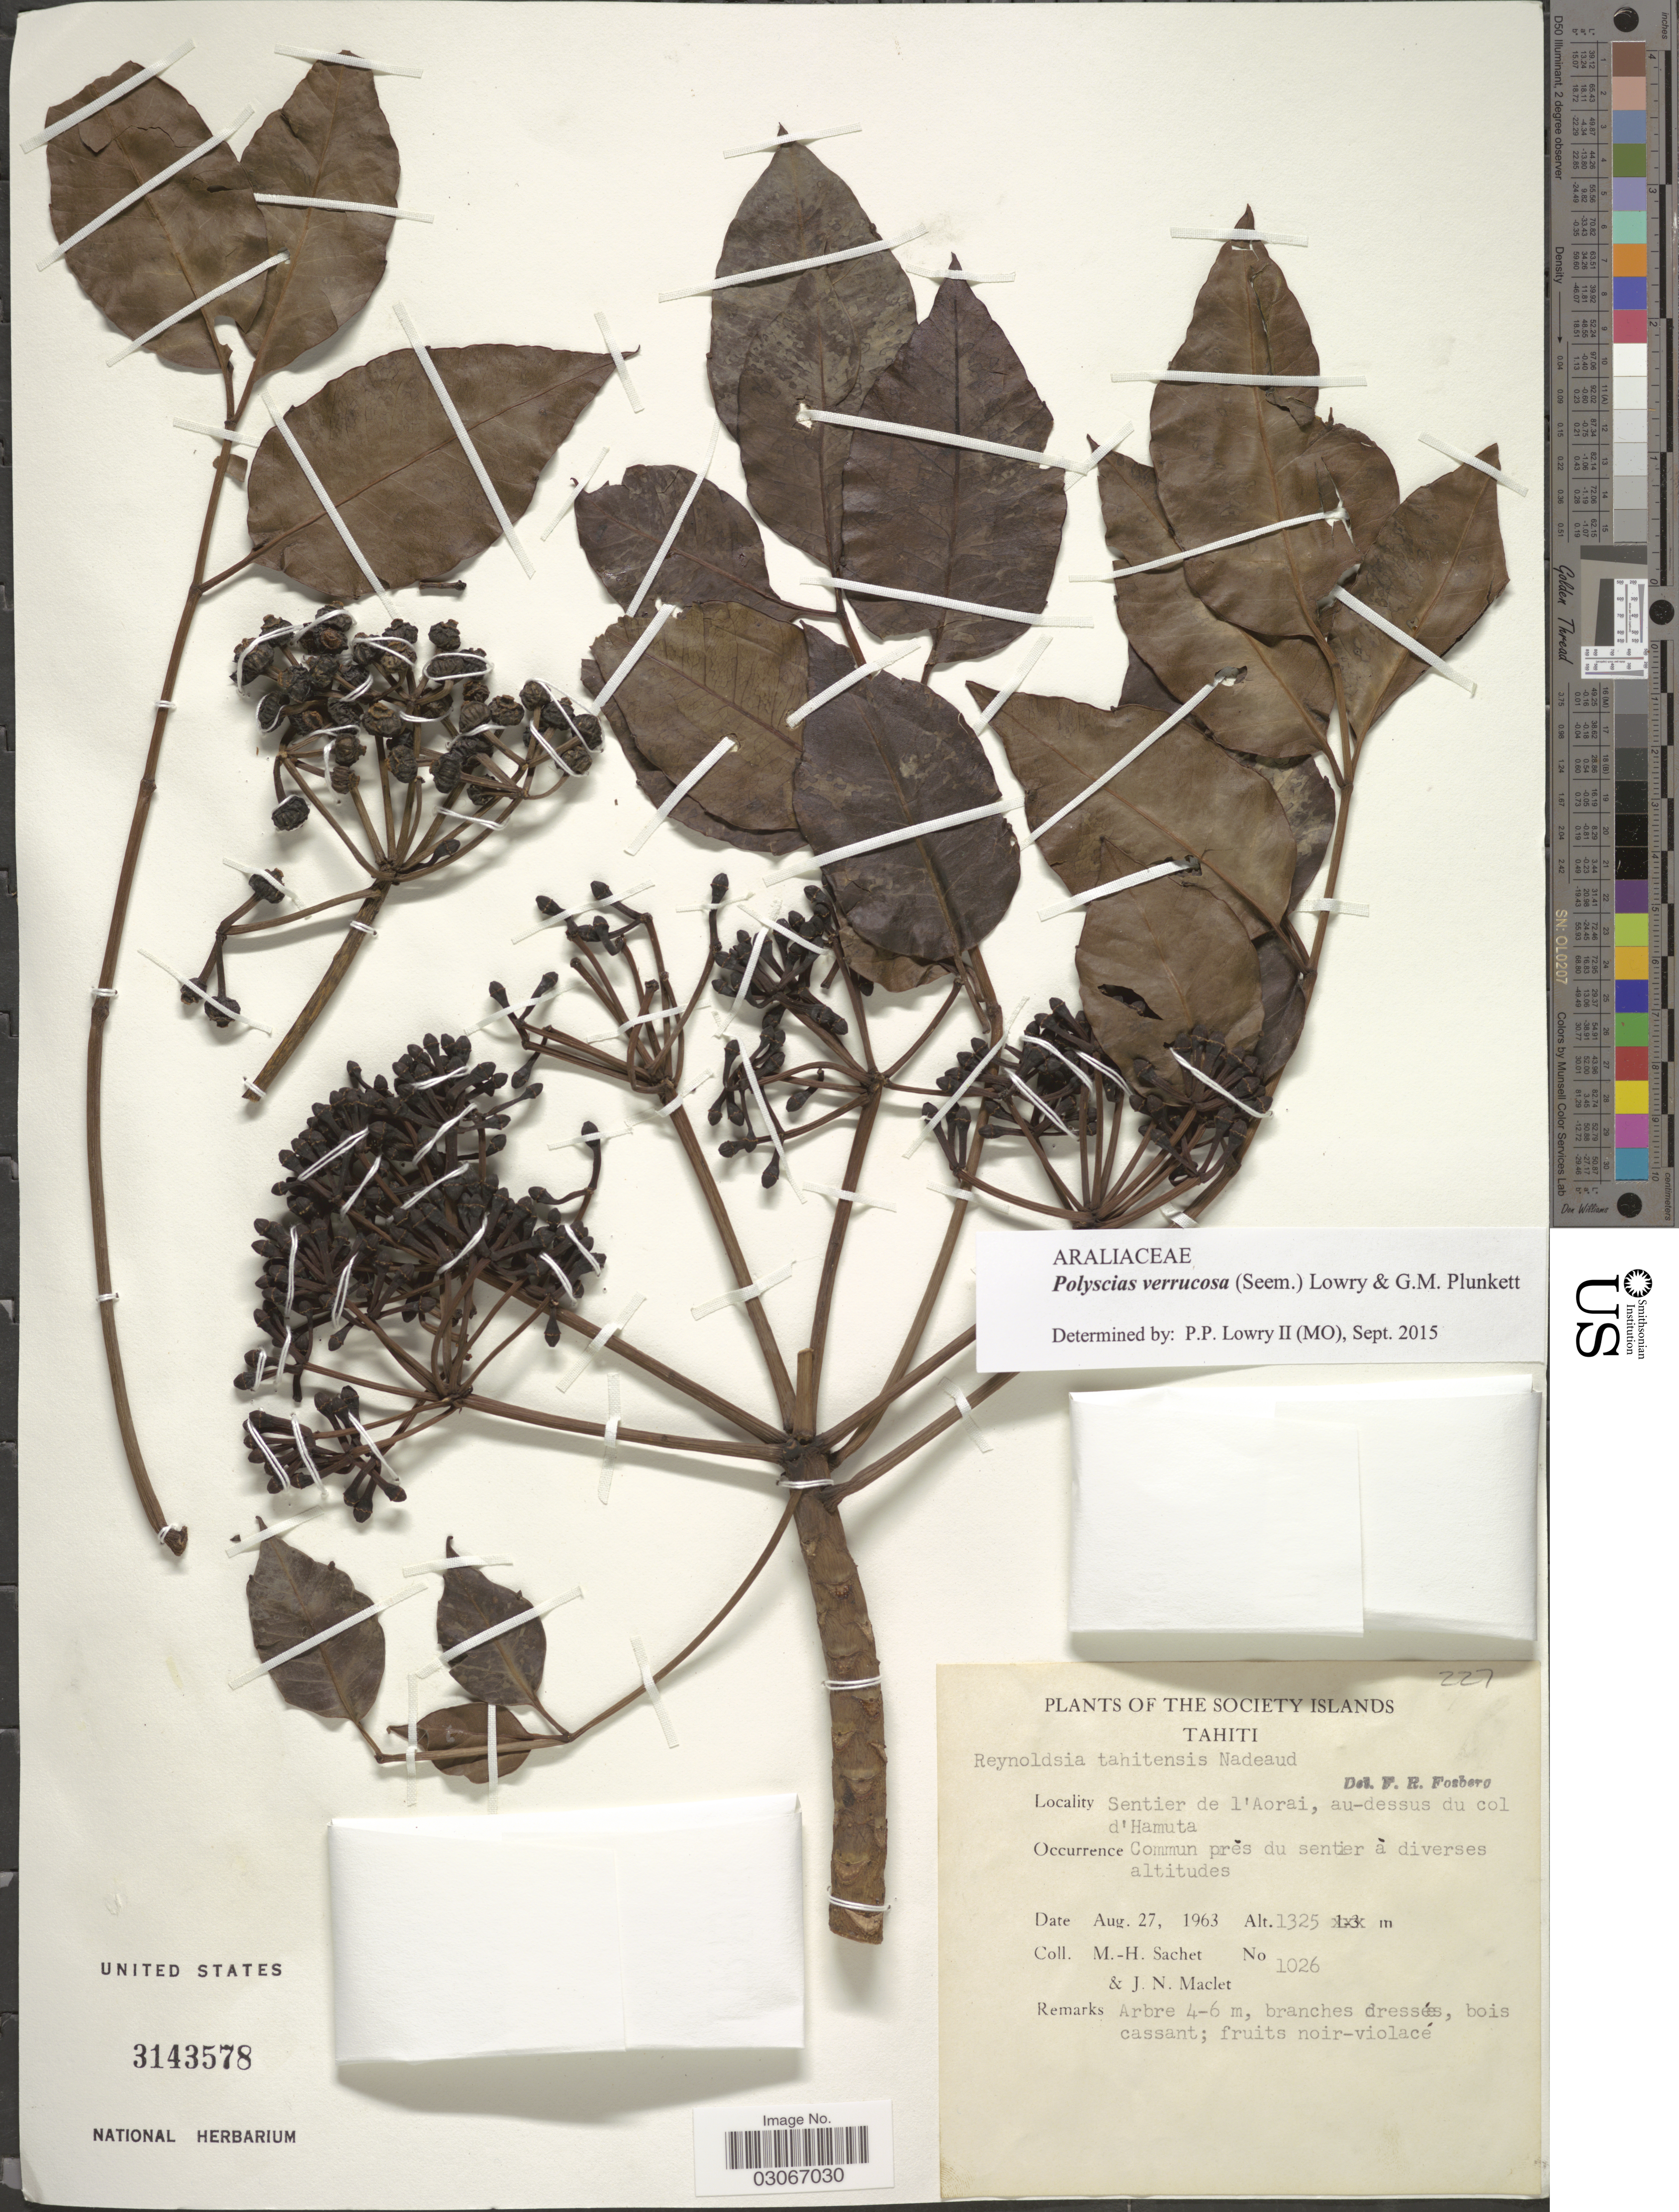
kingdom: Plantae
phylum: Tracheophyta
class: Magnoliopsida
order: Apiales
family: Araliaceae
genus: Polyscias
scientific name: Polyscias verrucosa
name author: (Seem.) Lowry & G. M. Plunkett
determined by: Lowry, P. P., (MO), Missouri Botanical Garden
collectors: M.-H. Sachet & J. Maclet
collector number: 1026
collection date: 1963-08-27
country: French Polynesia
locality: Society Islands. Tahiti. Sentier de l'Aorai, au-dessus du col d'Hamuta.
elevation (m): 1325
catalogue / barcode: US 3143578